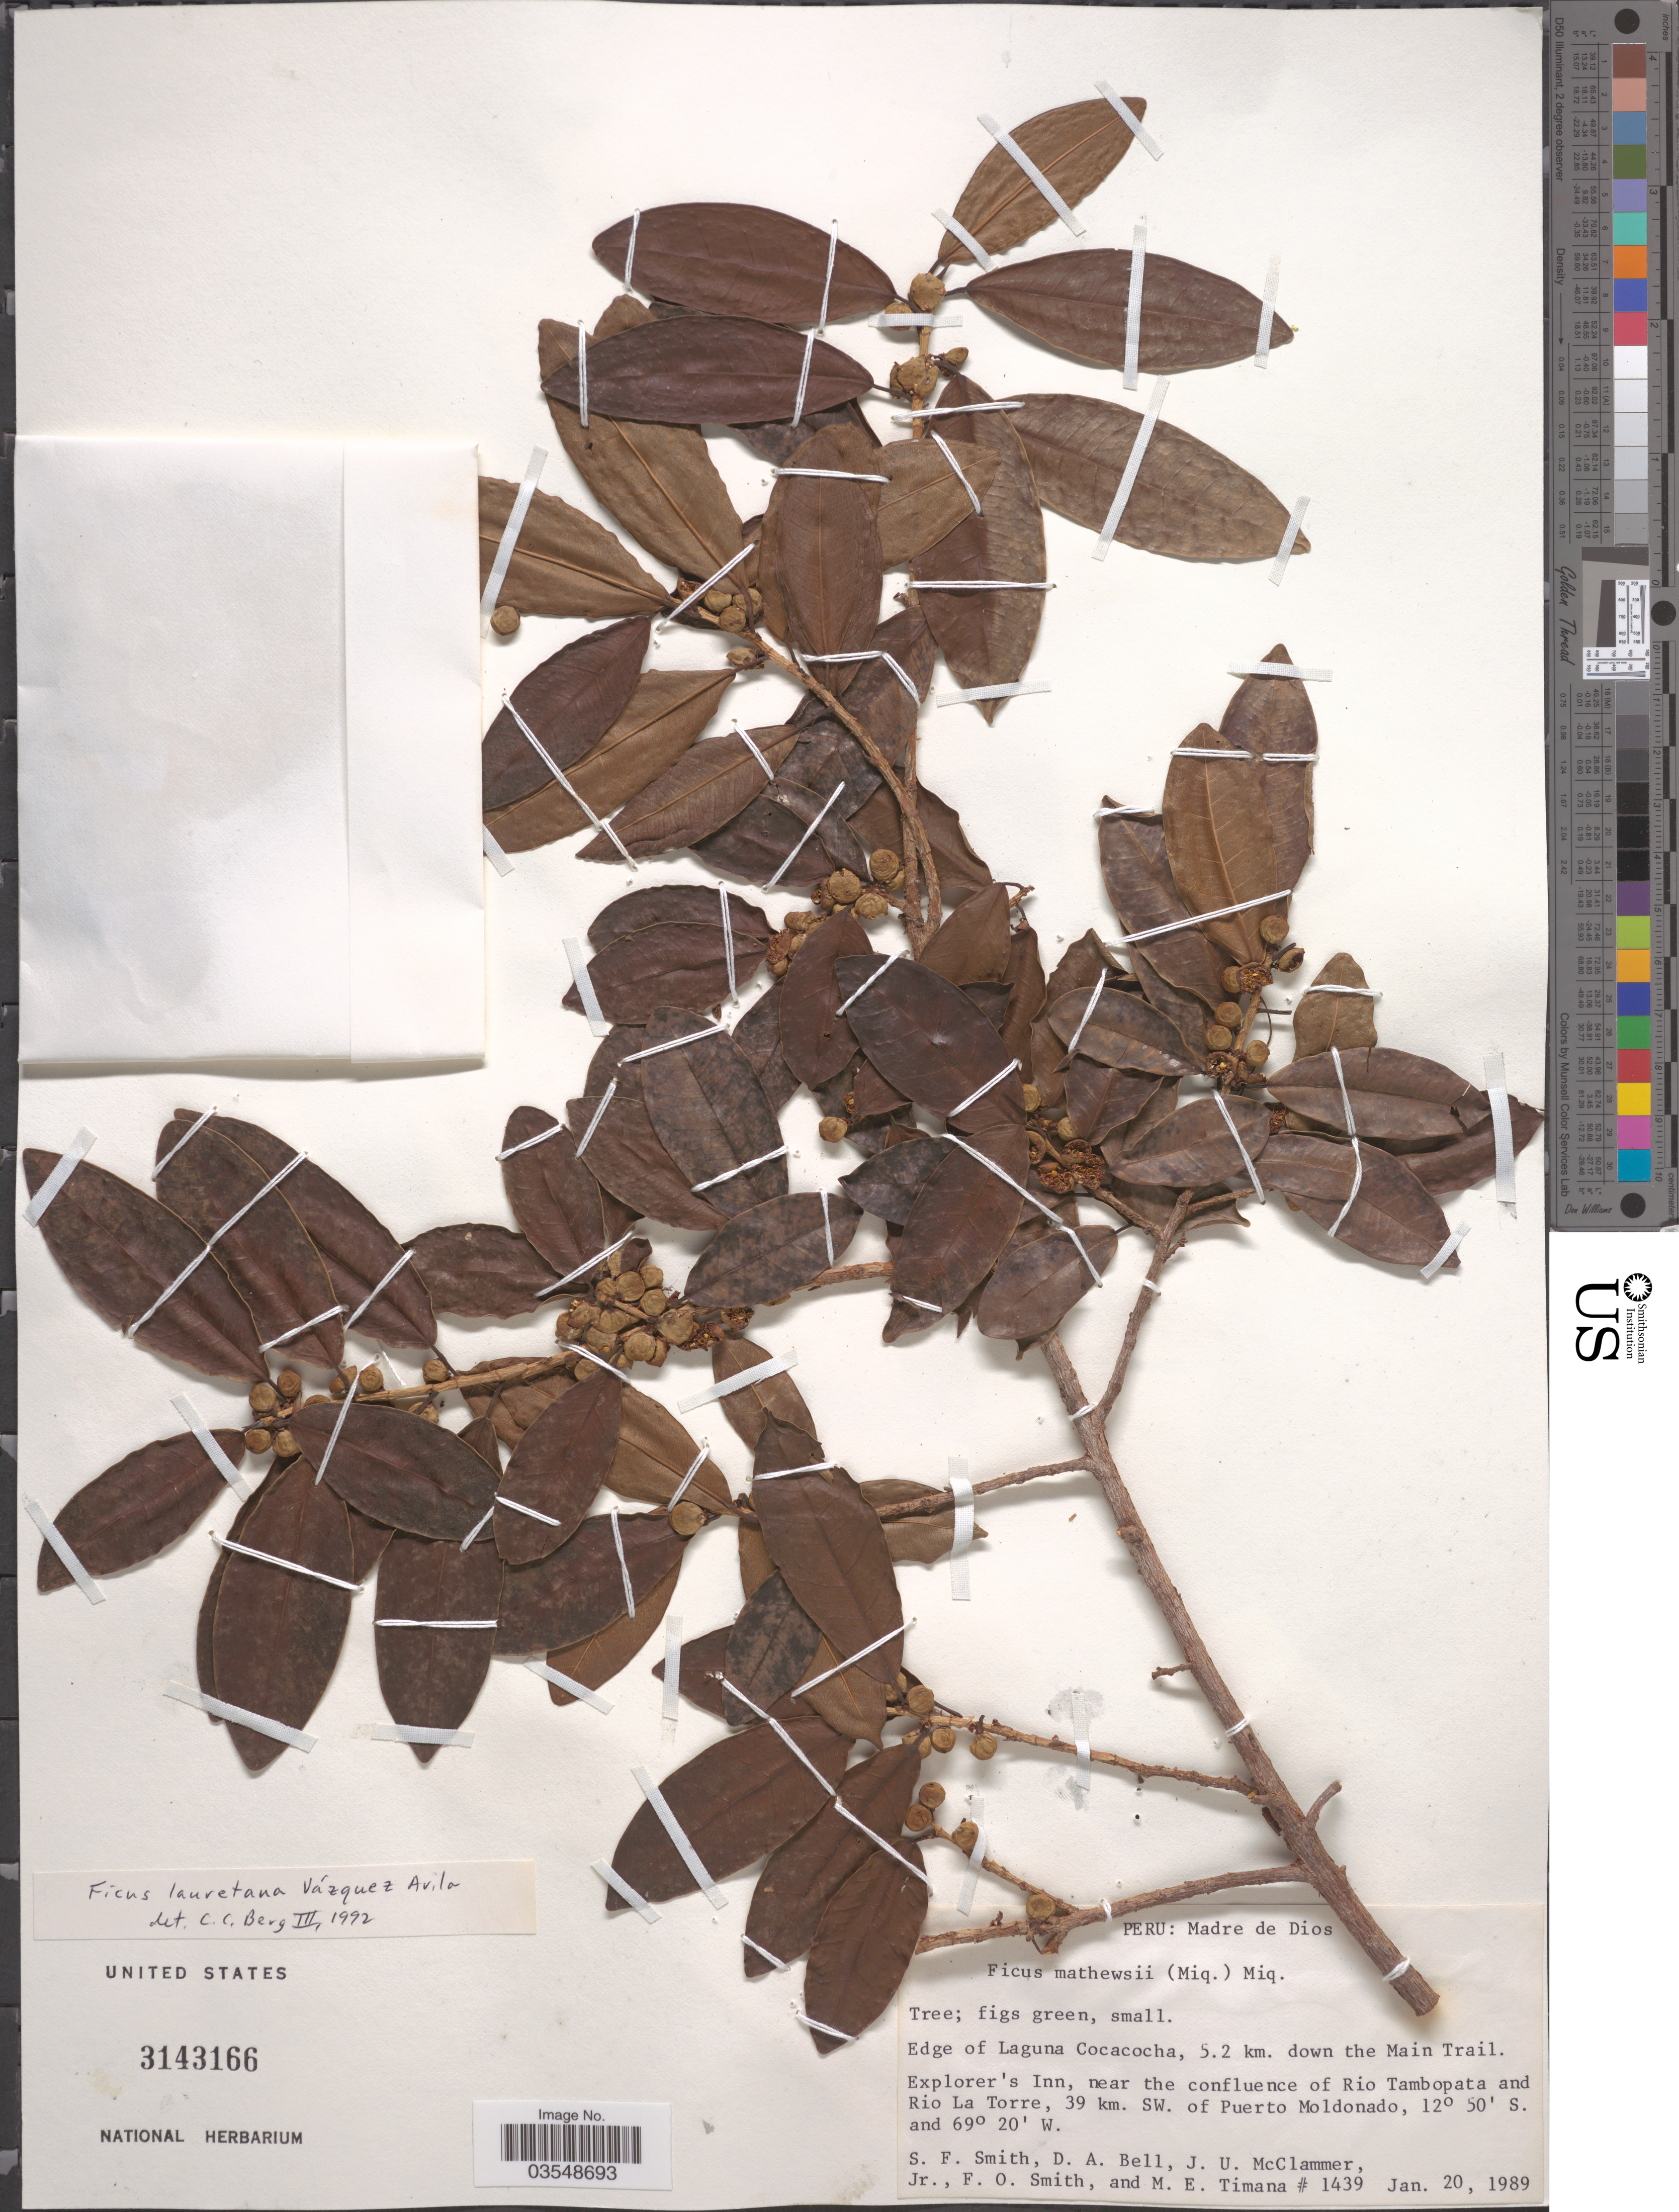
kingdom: Plantae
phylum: Tracheophyta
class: Magnoliopsida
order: Rosales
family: Moraceae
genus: Ficus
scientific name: Ficus lauretana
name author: Vázq. Avila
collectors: S.F. Smith, D. A. Bell, J. McClammer Jr. & F. Smith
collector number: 1439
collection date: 1989-01-20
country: Peru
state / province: Madre de Dios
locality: Edge of Laguna Cocacocha, 5.2 km. down the Main Trail. Explorer's Inn, near the confluence of Rio Tambopata and Río La Torre, 39 km. SW. of Puerto Moldonado.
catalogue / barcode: US 3143166